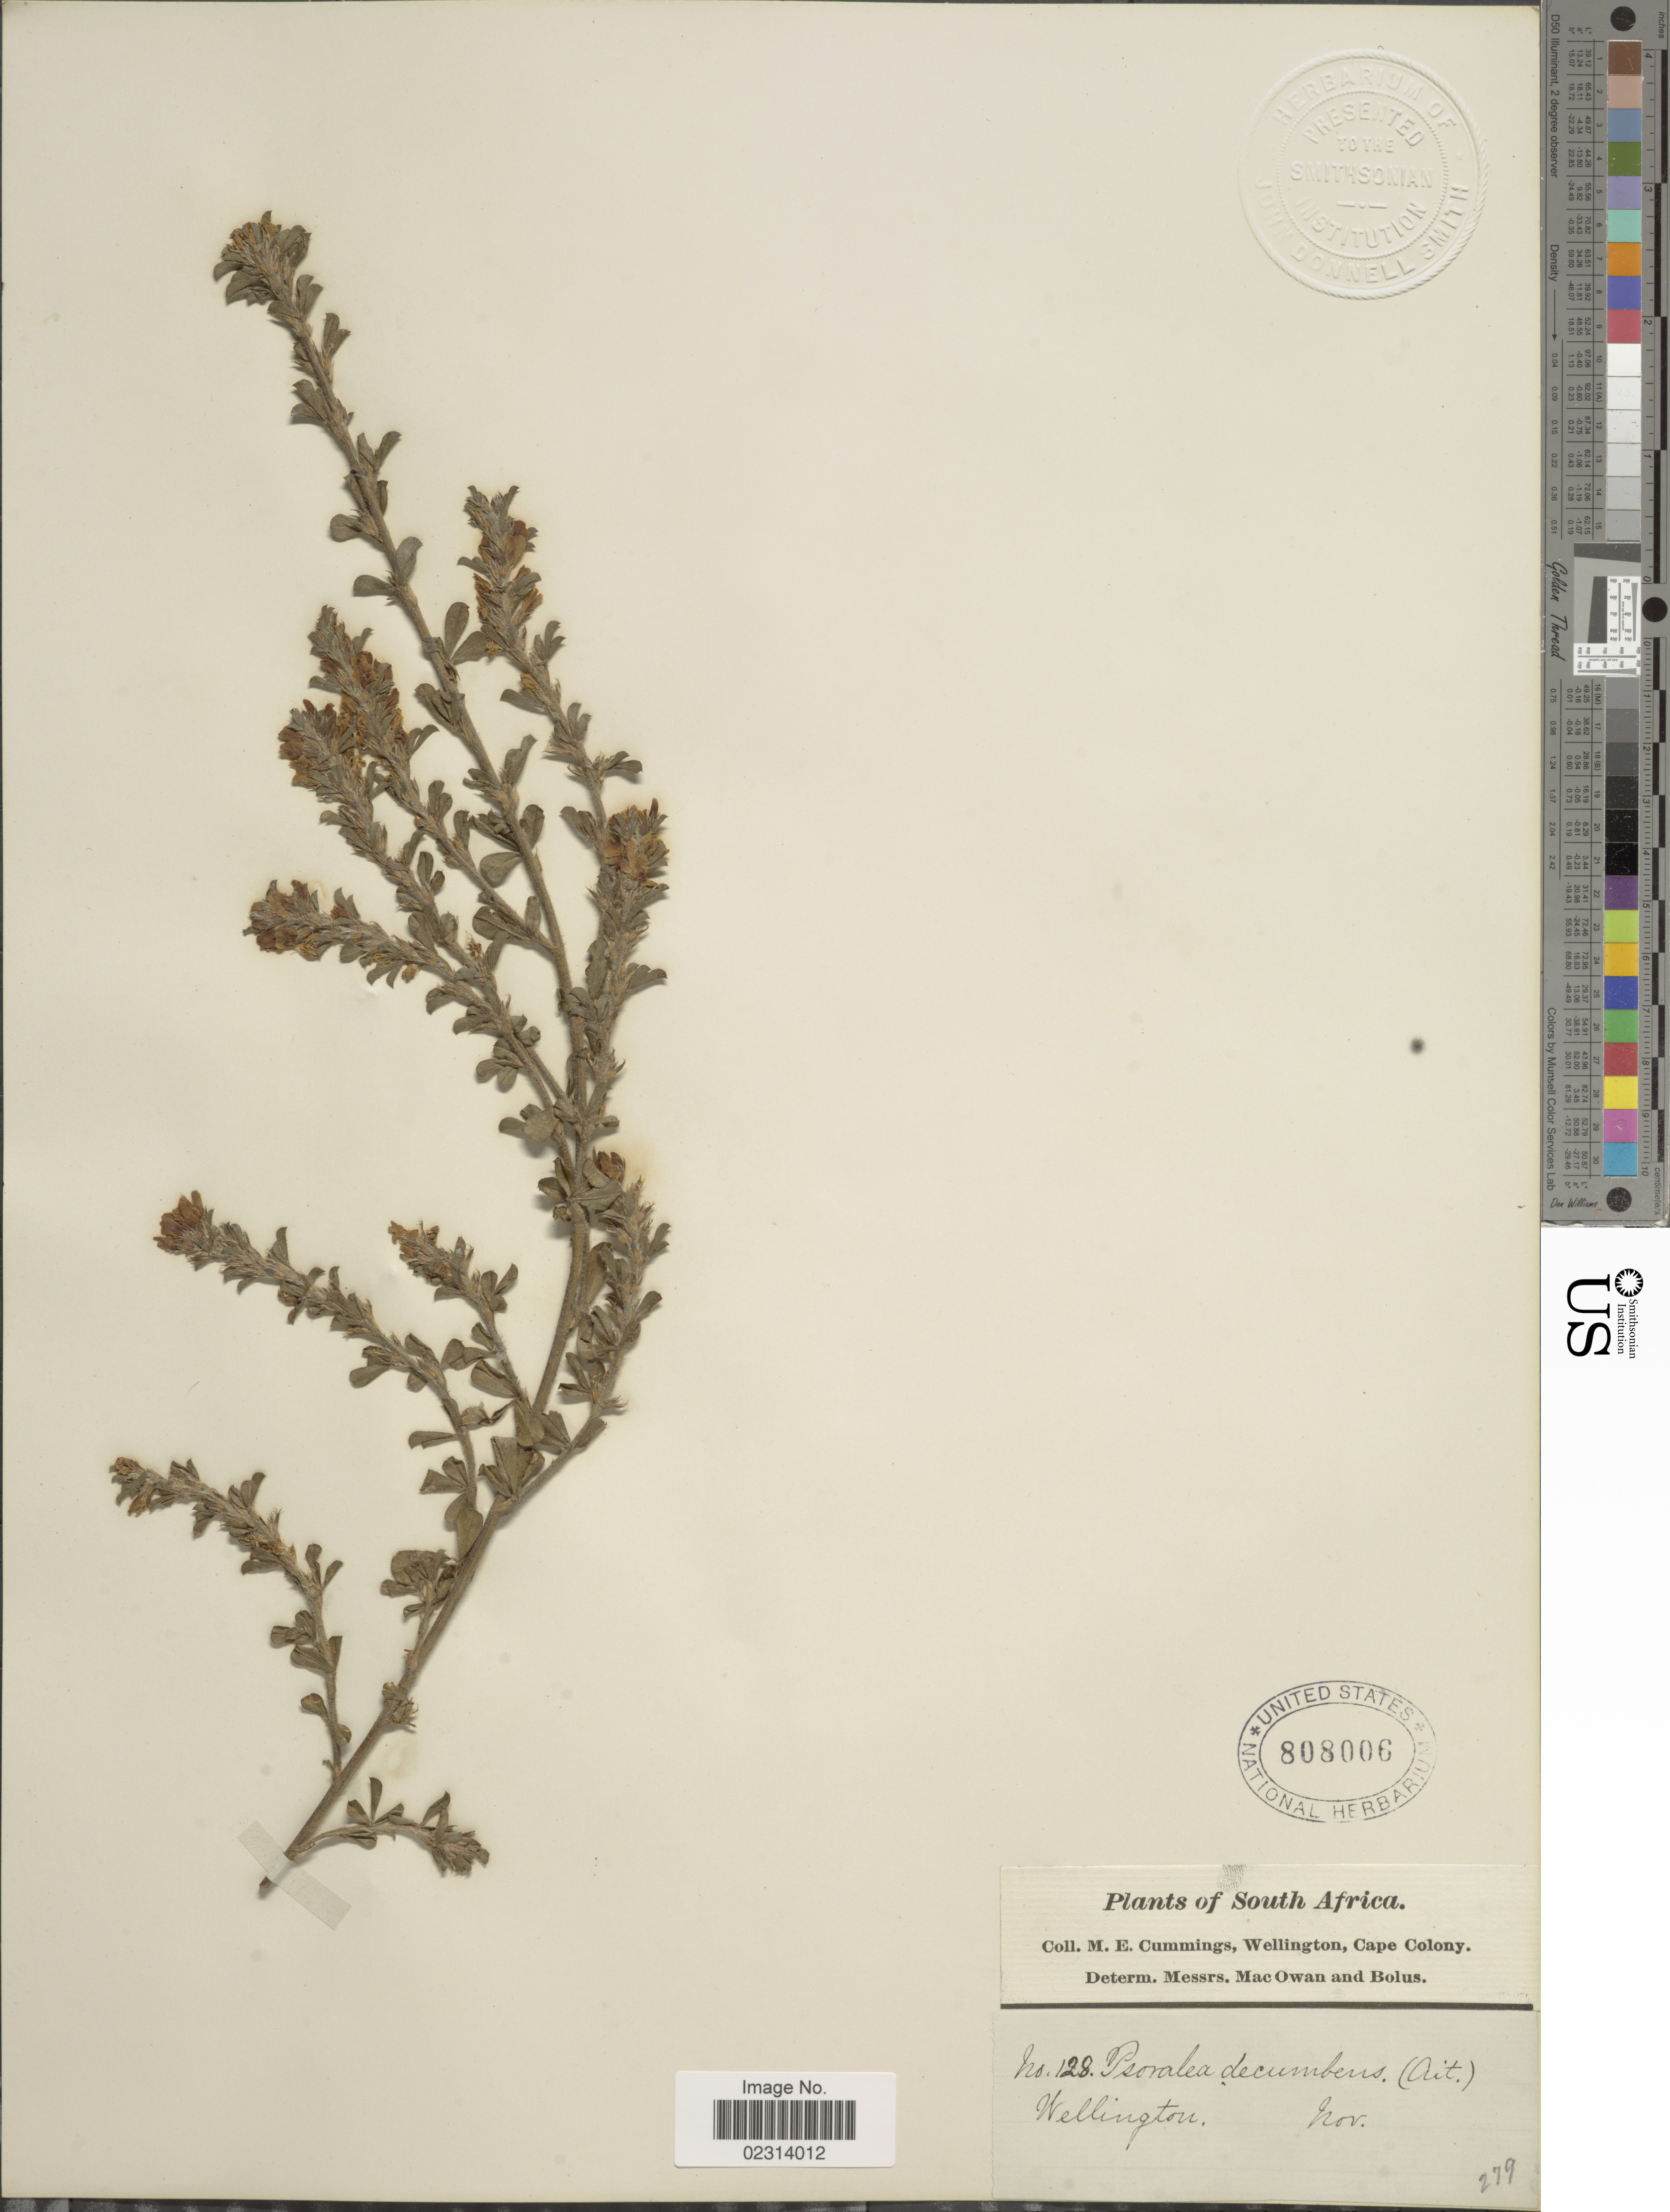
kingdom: Plantae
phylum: Tracheophyta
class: Magnoliopsida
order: Fabales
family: Fabaceae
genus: Otholobium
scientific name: Otholobium decumbens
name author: (Aiton) C.H. Stirt.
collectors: M. E. Cummings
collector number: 128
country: South Africa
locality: Wellington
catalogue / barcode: US 808006